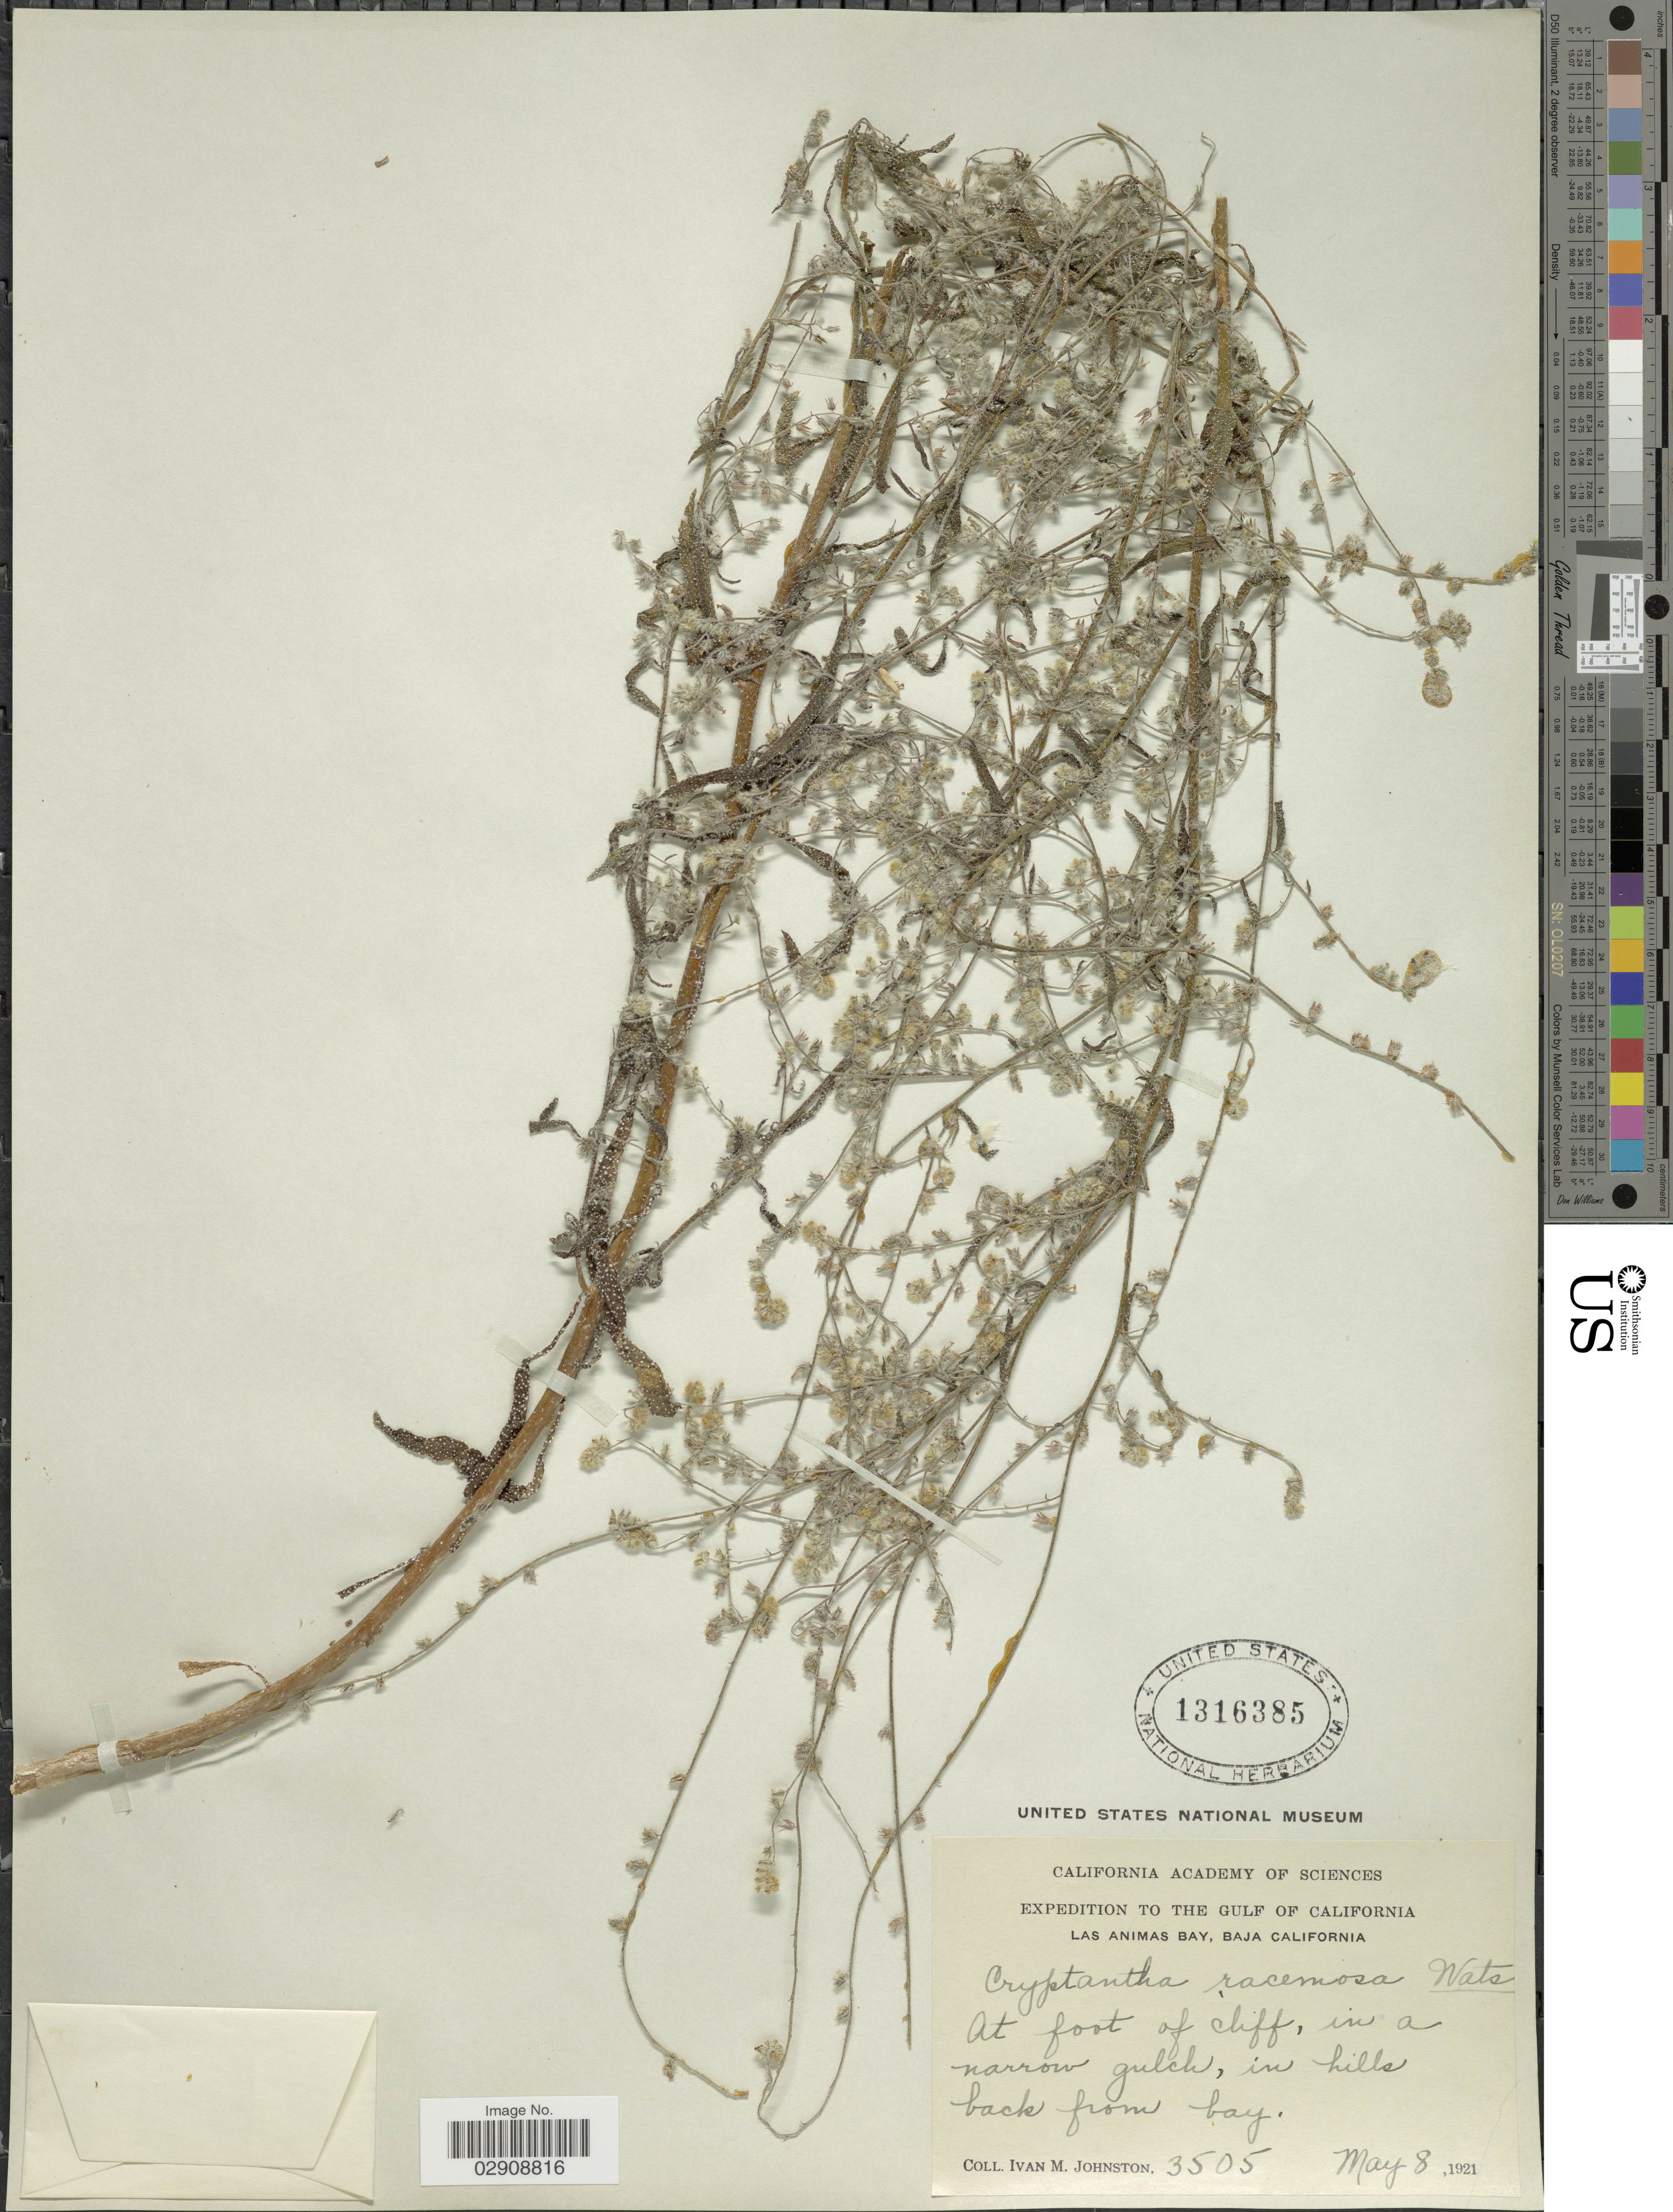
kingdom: Plantae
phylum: Tracheophyta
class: Magnoliopsida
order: Boraginales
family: Boraginaceae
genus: Cryptantha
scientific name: Cryptantha racemosa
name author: (S. Watson) Greene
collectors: I.M. Johnston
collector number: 3505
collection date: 1921-05-08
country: Mexico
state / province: Baja California Norte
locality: The Gulf of California. Las Animas Bay. At foot of cliff, in a narrow gulch, in hills back from bay.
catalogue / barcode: US 1316385